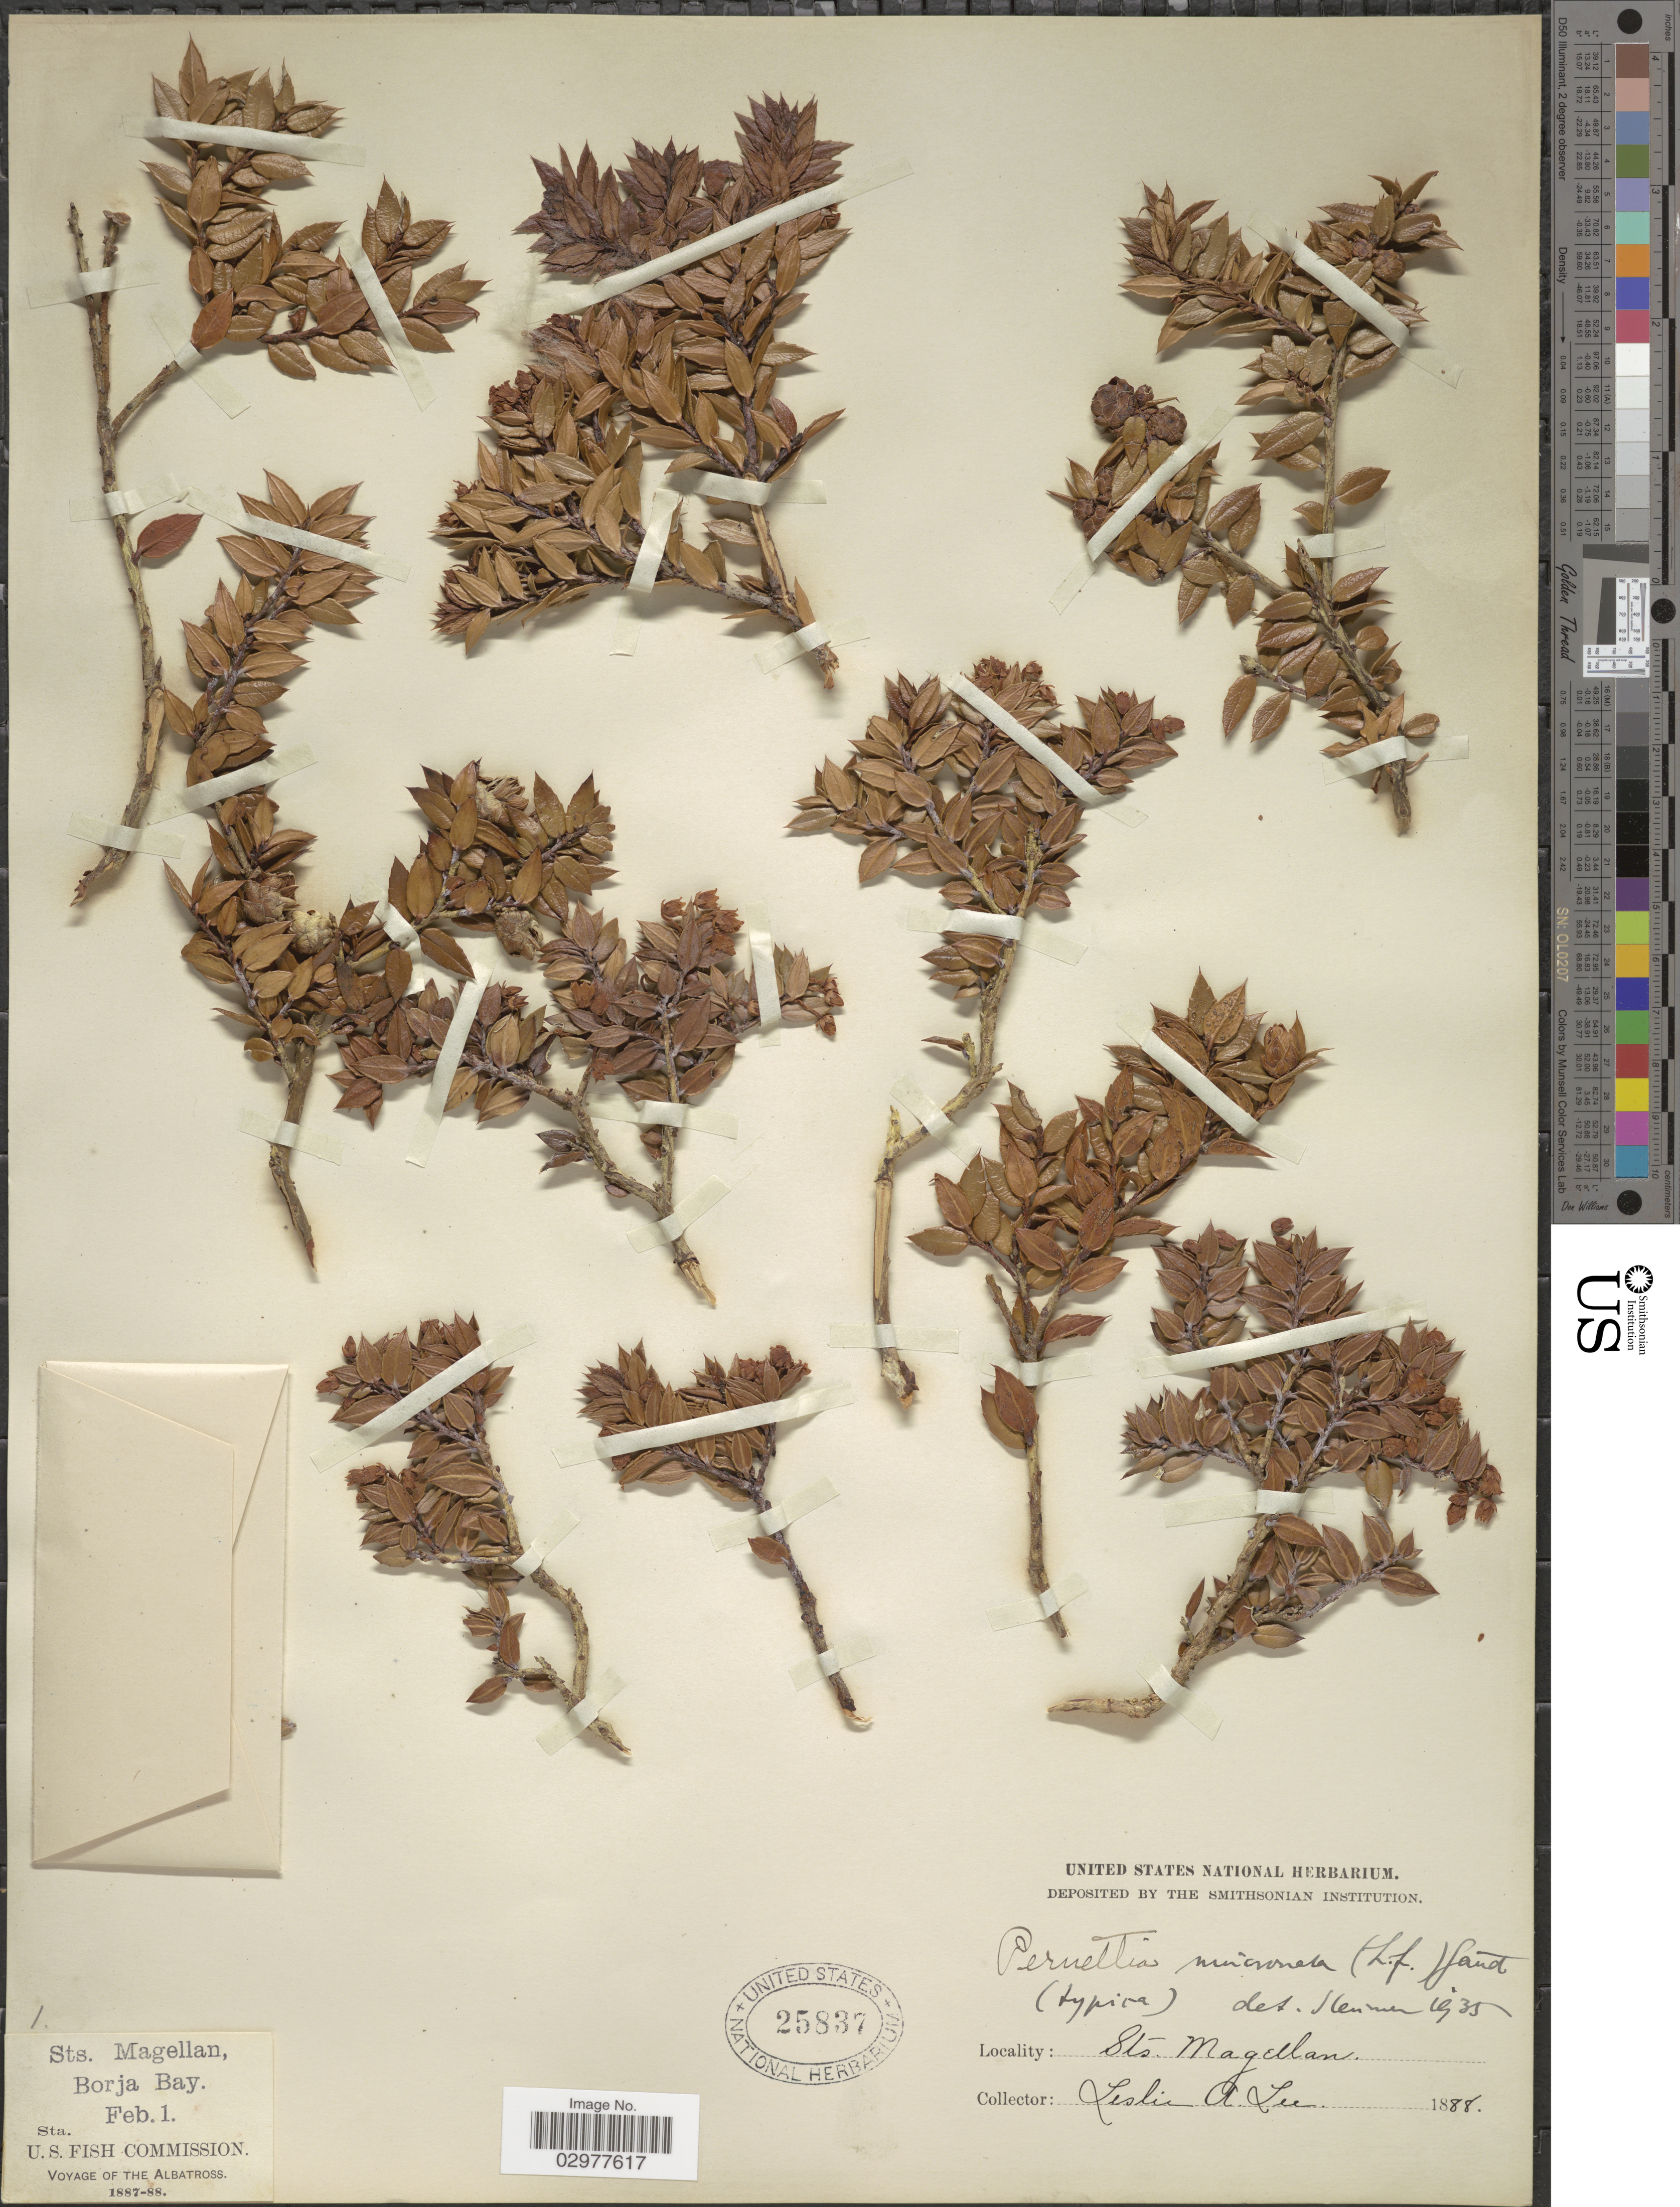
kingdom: Plantae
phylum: Tracheophyta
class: Magnoliopsida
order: Ericales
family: Ericaceae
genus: Pernettya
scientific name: Pernettya mucronata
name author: (L. f.) Gaudich. ex A. Spreng.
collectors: L. Lee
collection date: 1888-02-01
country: Chile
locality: Sts. Magellan, Borja Bay.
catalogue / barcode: US 25837